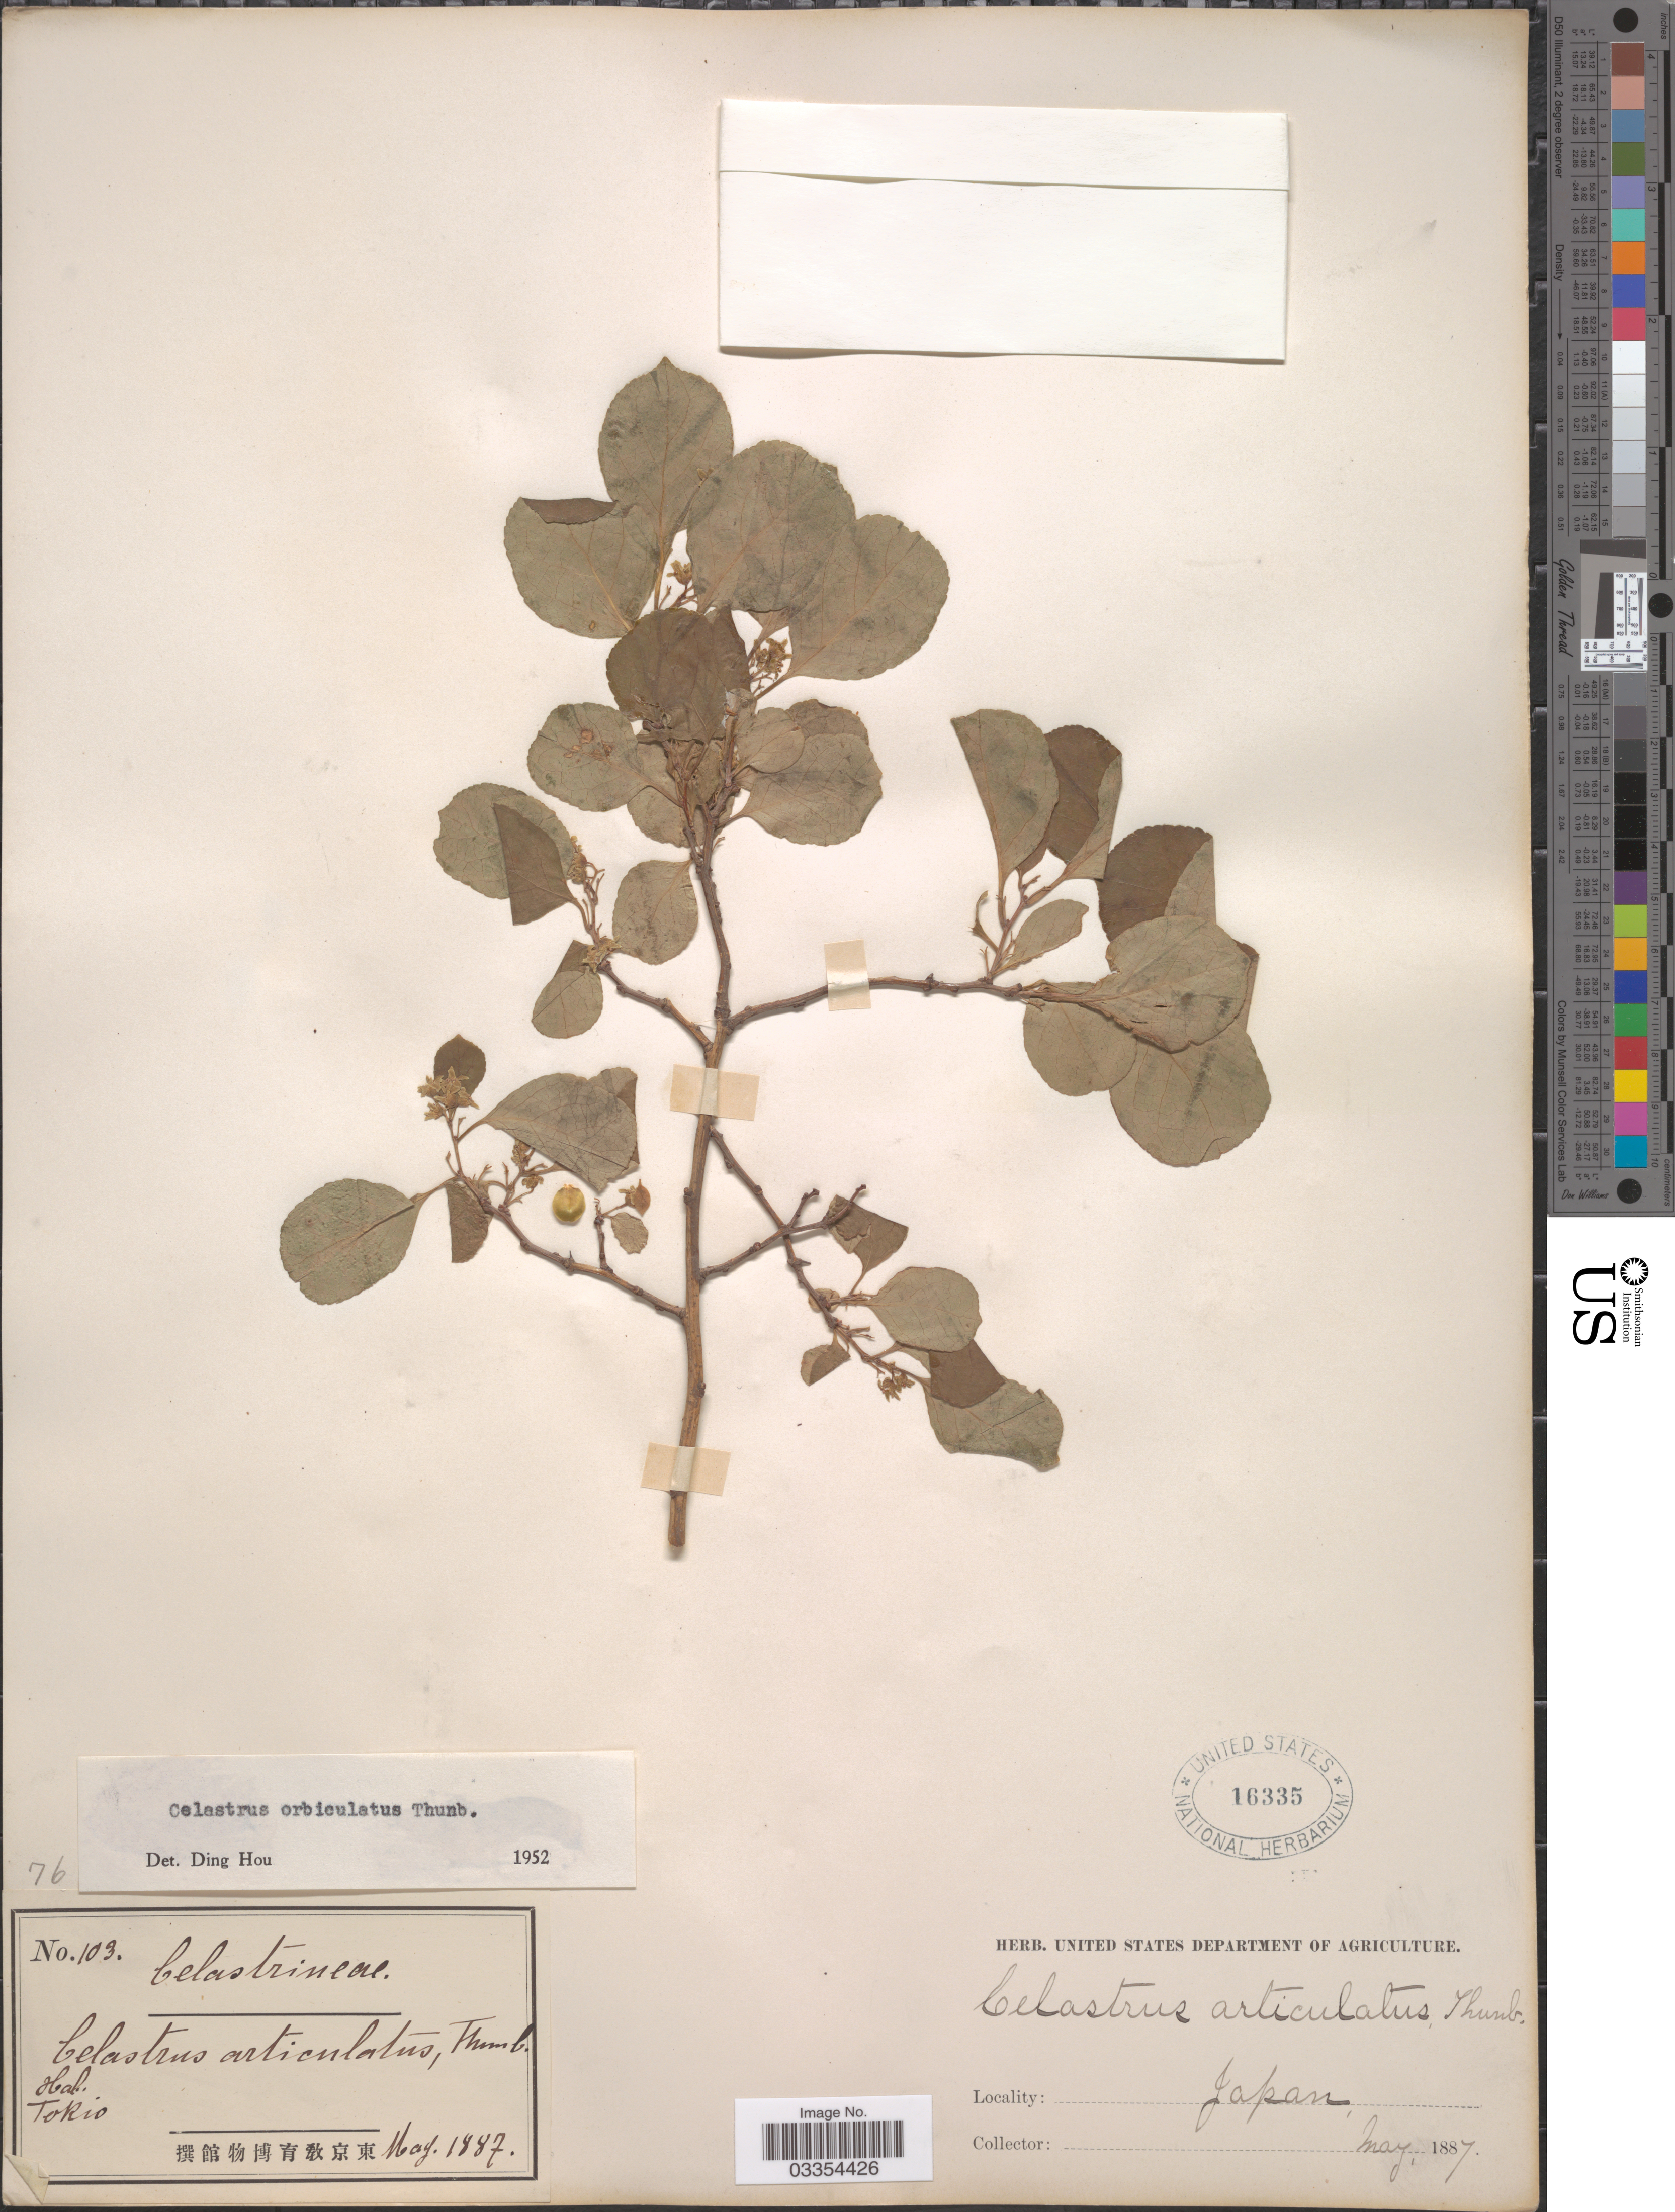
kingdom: Plantae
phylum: Tracheophyta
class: Magnoliopsida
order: Celastrales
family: Celastraceae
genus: Celastrus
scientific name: Celastrus orbiculatus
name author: Thunb.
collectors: Facchini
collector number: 103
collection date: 1887-05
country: Japan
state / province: Tokyo, Federal City of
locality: Tokio.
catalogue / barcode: US 16335